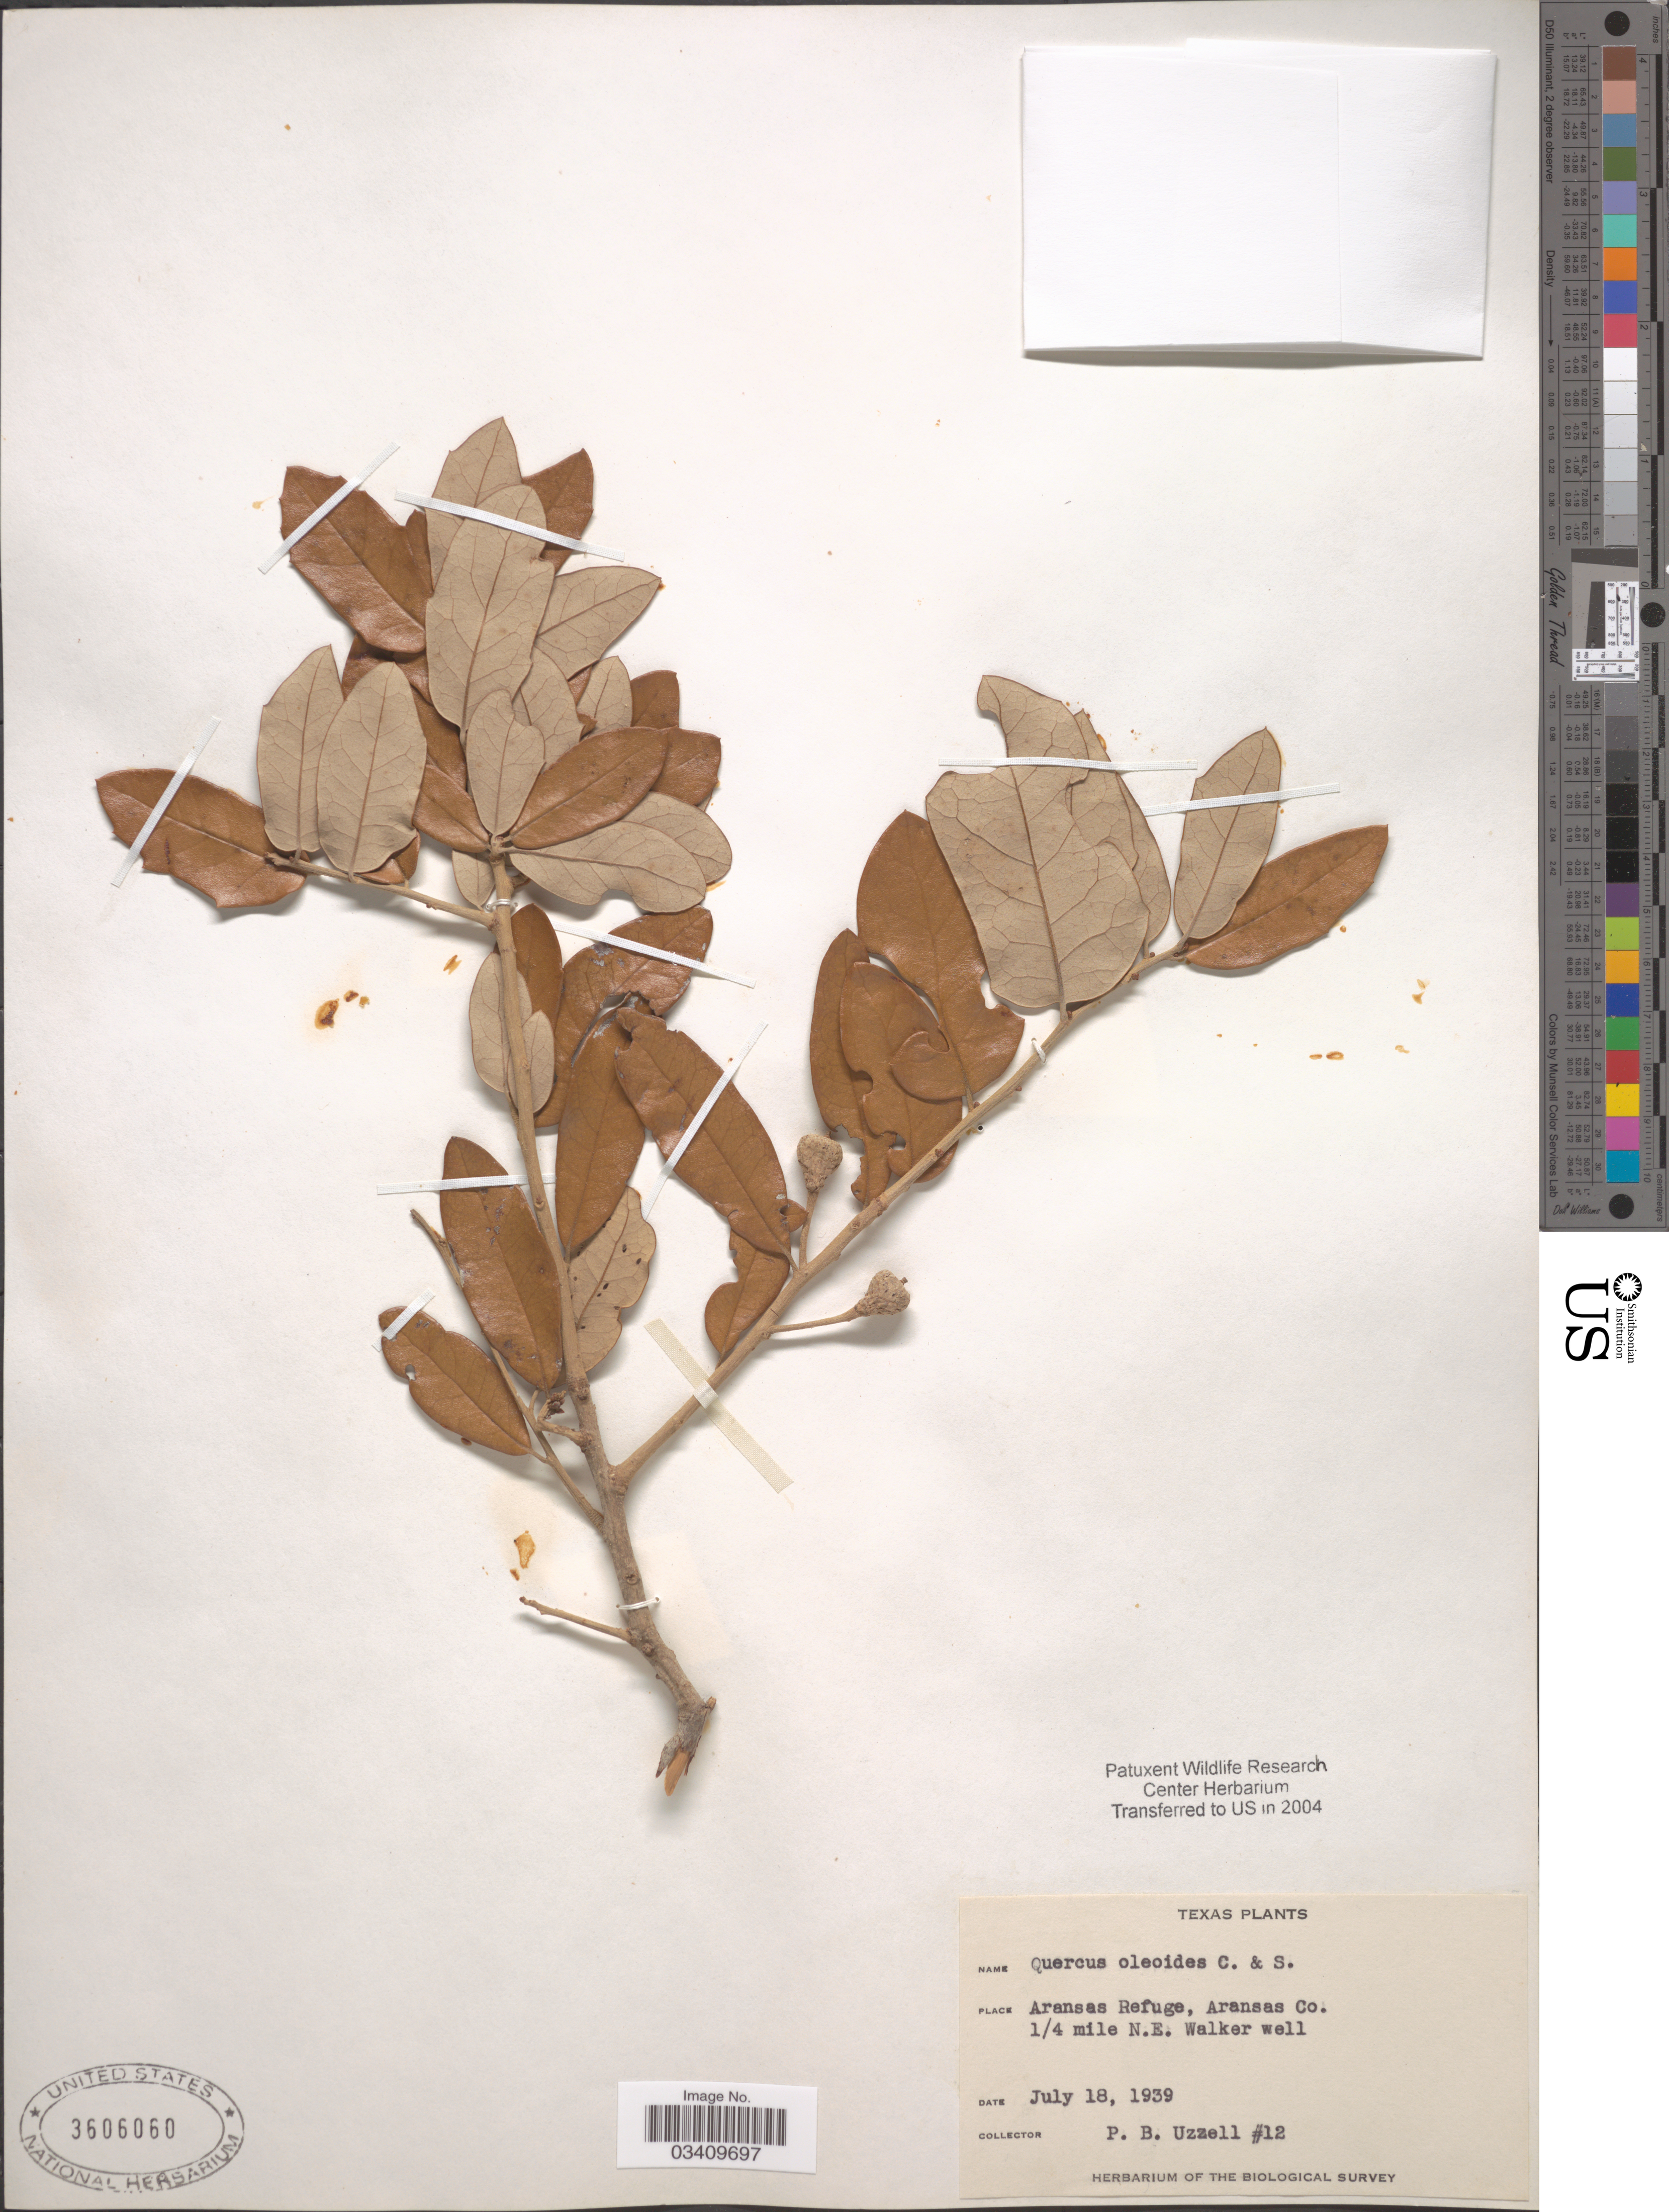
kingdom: Plantae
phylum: Tracheophyta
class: Magnoliopsida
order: Fagales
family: Fagaceae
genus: Quercus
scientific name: Quercus virginiana var. fusiformis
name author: (Small) Sarg.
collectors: P. Uzzell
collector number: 12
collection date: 1939-07-18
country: United States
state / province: Texas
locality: Aransas Refuge, Aransas Co. 1/4 mile N.E. Walker well.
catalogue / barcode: US 3606060